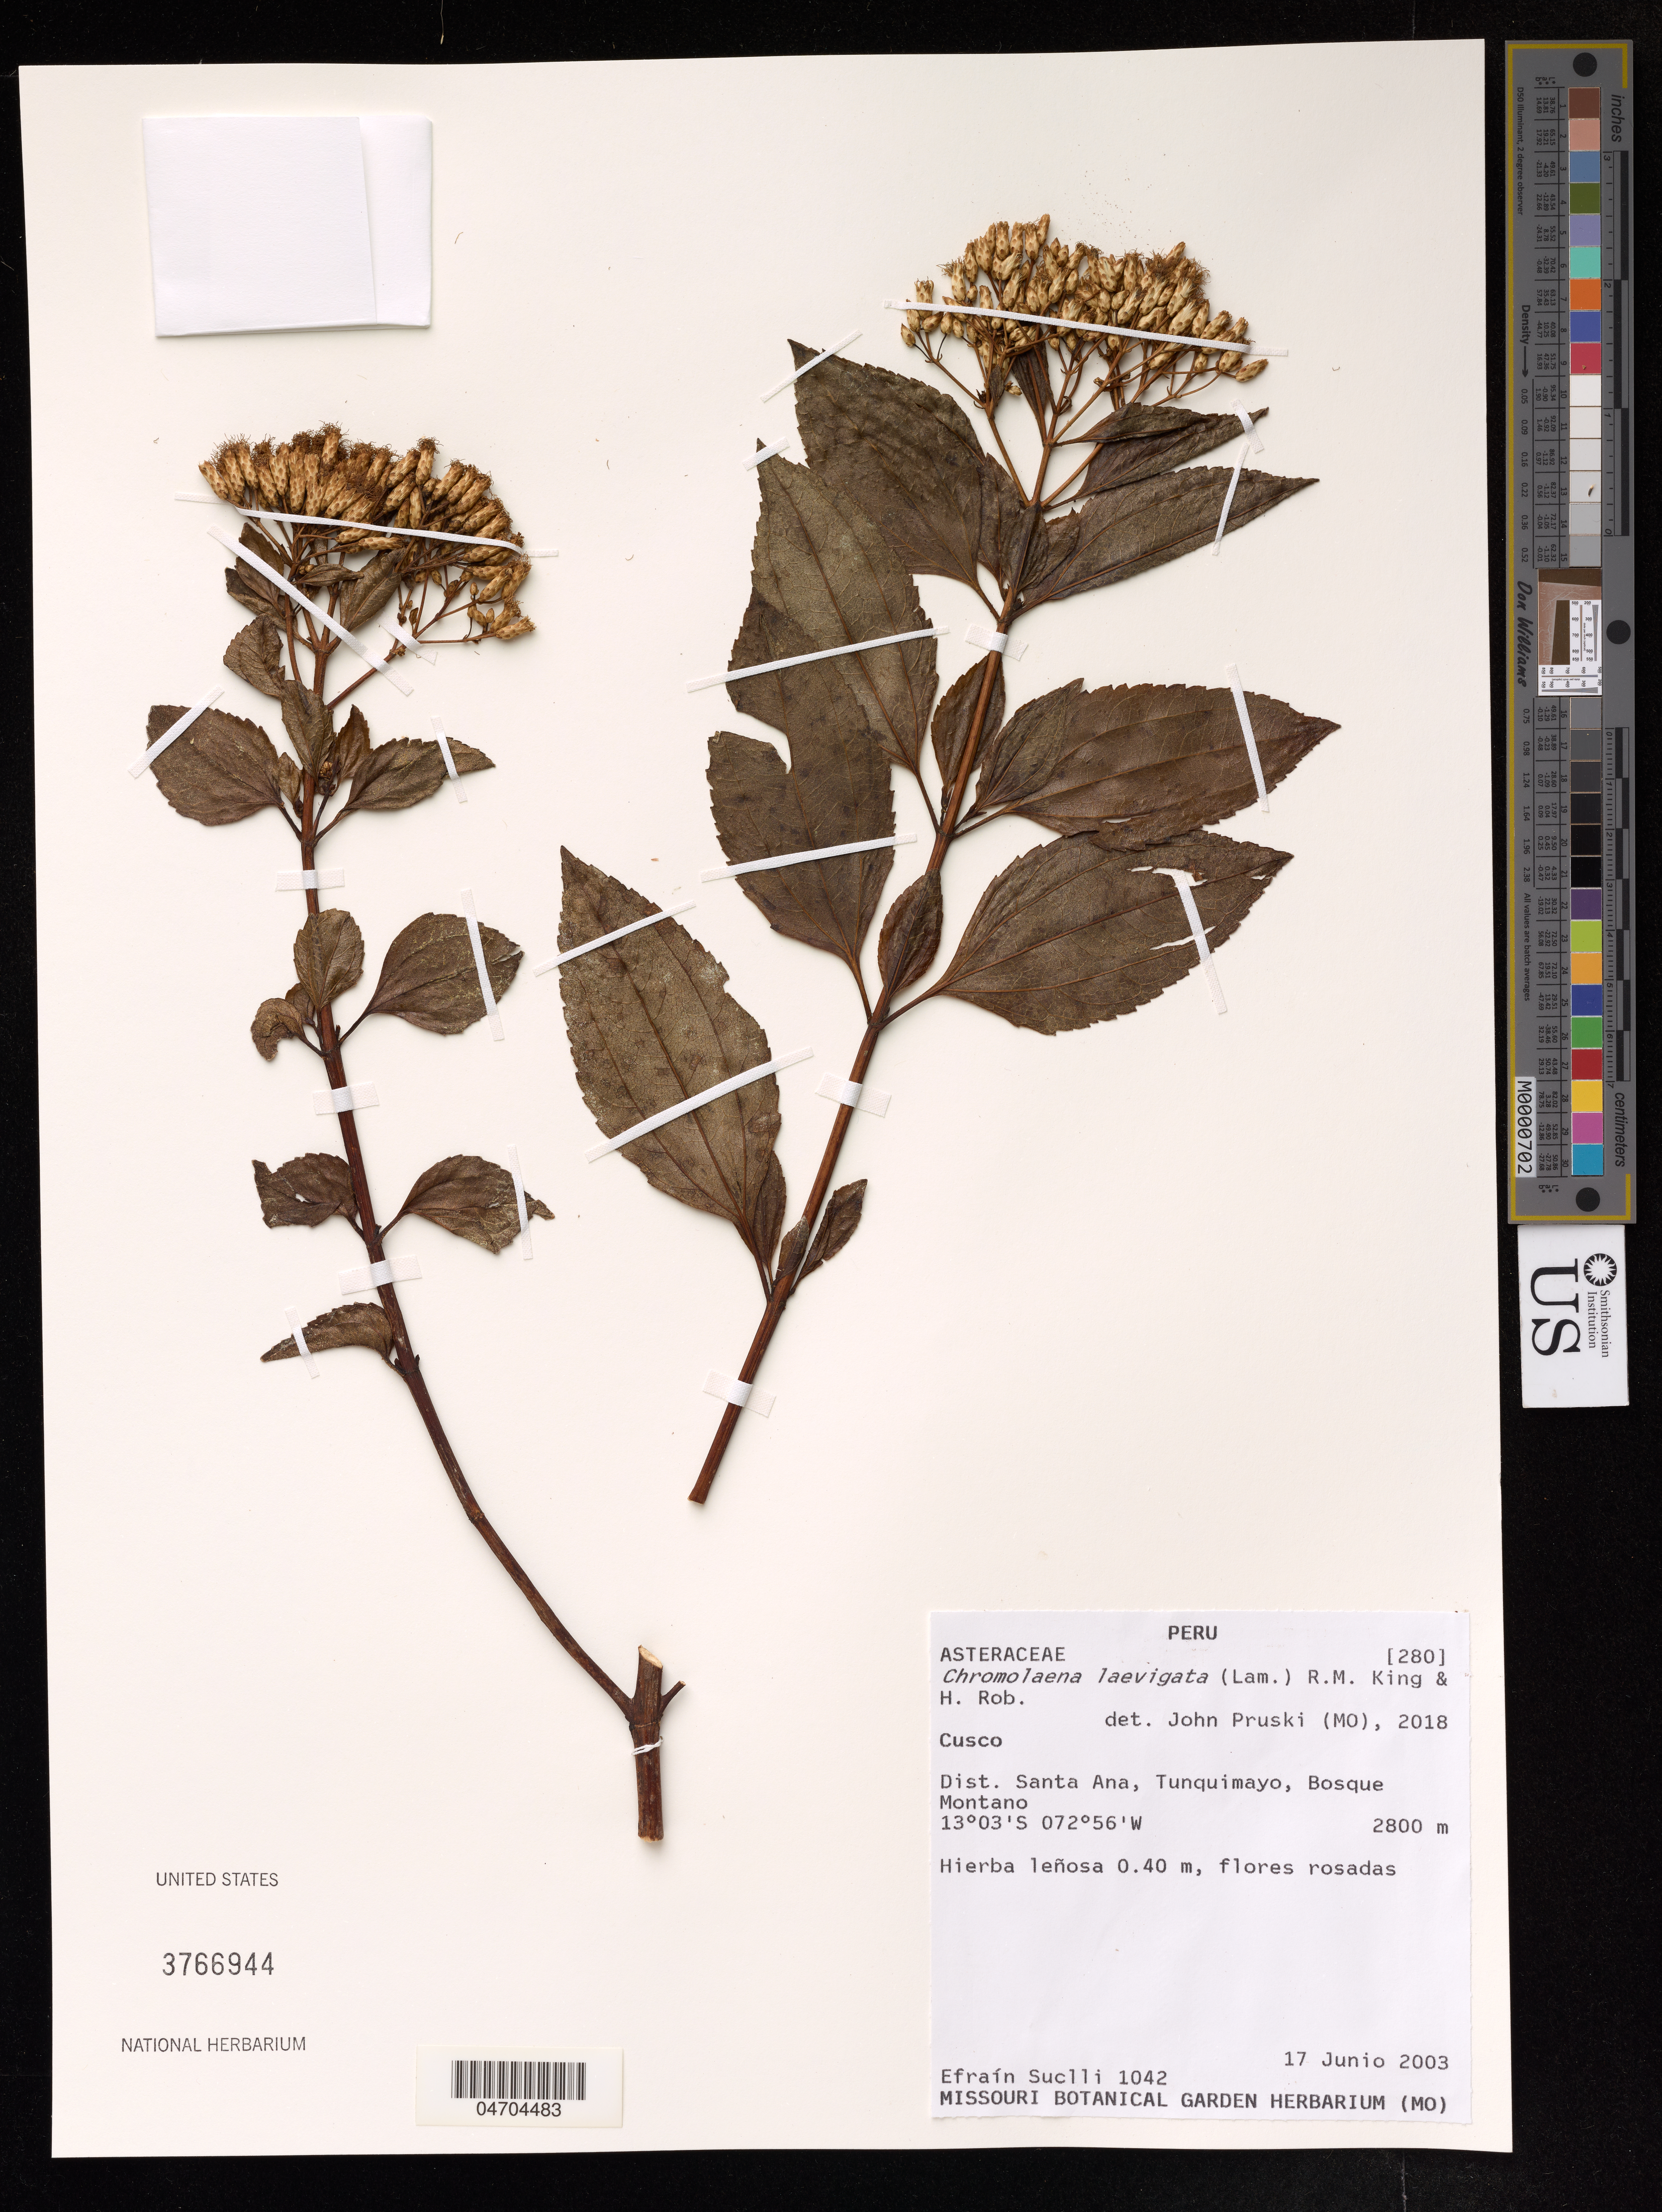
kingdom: Plantae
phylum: Tracheophyta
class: Magnoliopsida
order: Asterales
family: Asteraceae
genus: Chromolaena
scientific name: Chromolaena laevigata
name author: (Lam.) R.M. King & H. Rob.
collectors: E. Succlli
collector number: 1042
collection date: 2003-06-17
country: Peru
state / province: Cusco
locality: Dist. Santa Ana, Tunquimayo, Bosque Montano.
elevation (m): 2800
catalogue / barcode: US 376694